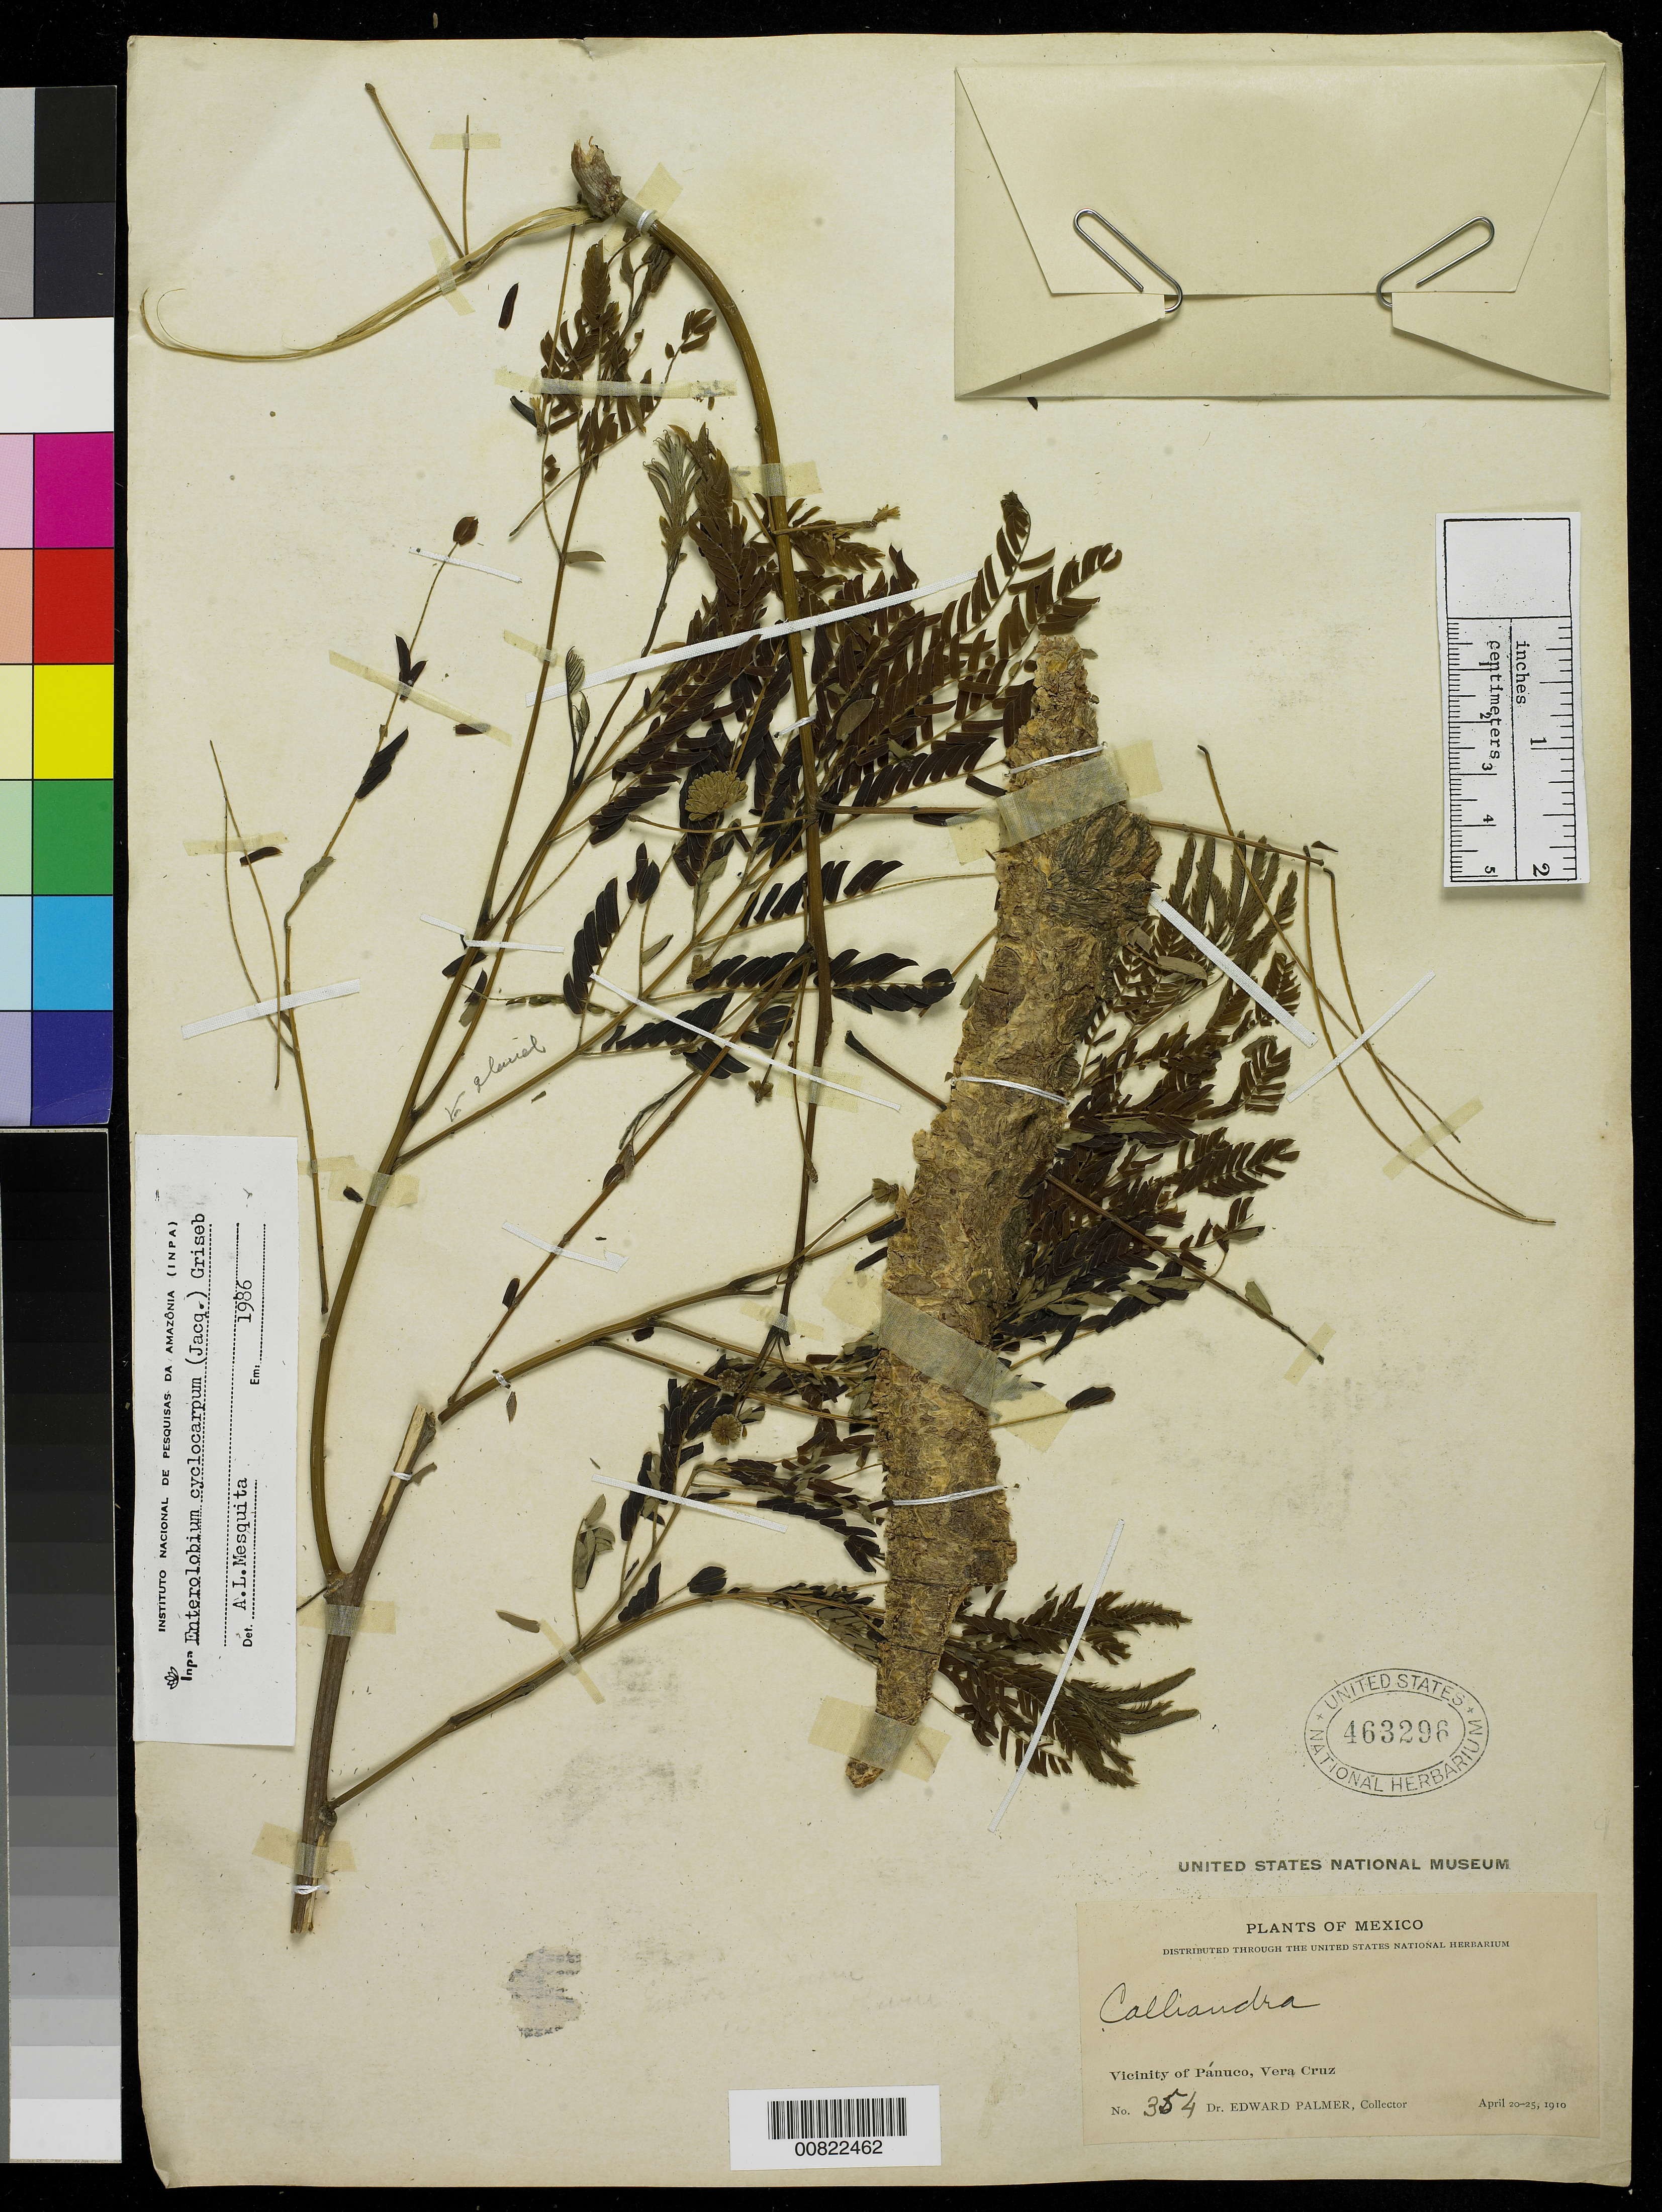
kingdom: Plantae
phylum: Tracheophyta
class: Magnoliopsida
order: Fabales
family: Fabaceae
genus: Enterolobium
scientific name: Enterolobium cyclocarpum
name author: (Jacq.) Griseb.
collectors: E. Palmer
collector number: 354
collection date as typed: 20 Apr 1910 to 25 Apr 1910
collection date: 1910-04-20/1910-04-25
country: Mexico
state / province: Veracruz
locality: Vicinity of Panuco, Veracruz.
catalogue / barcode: US 463296